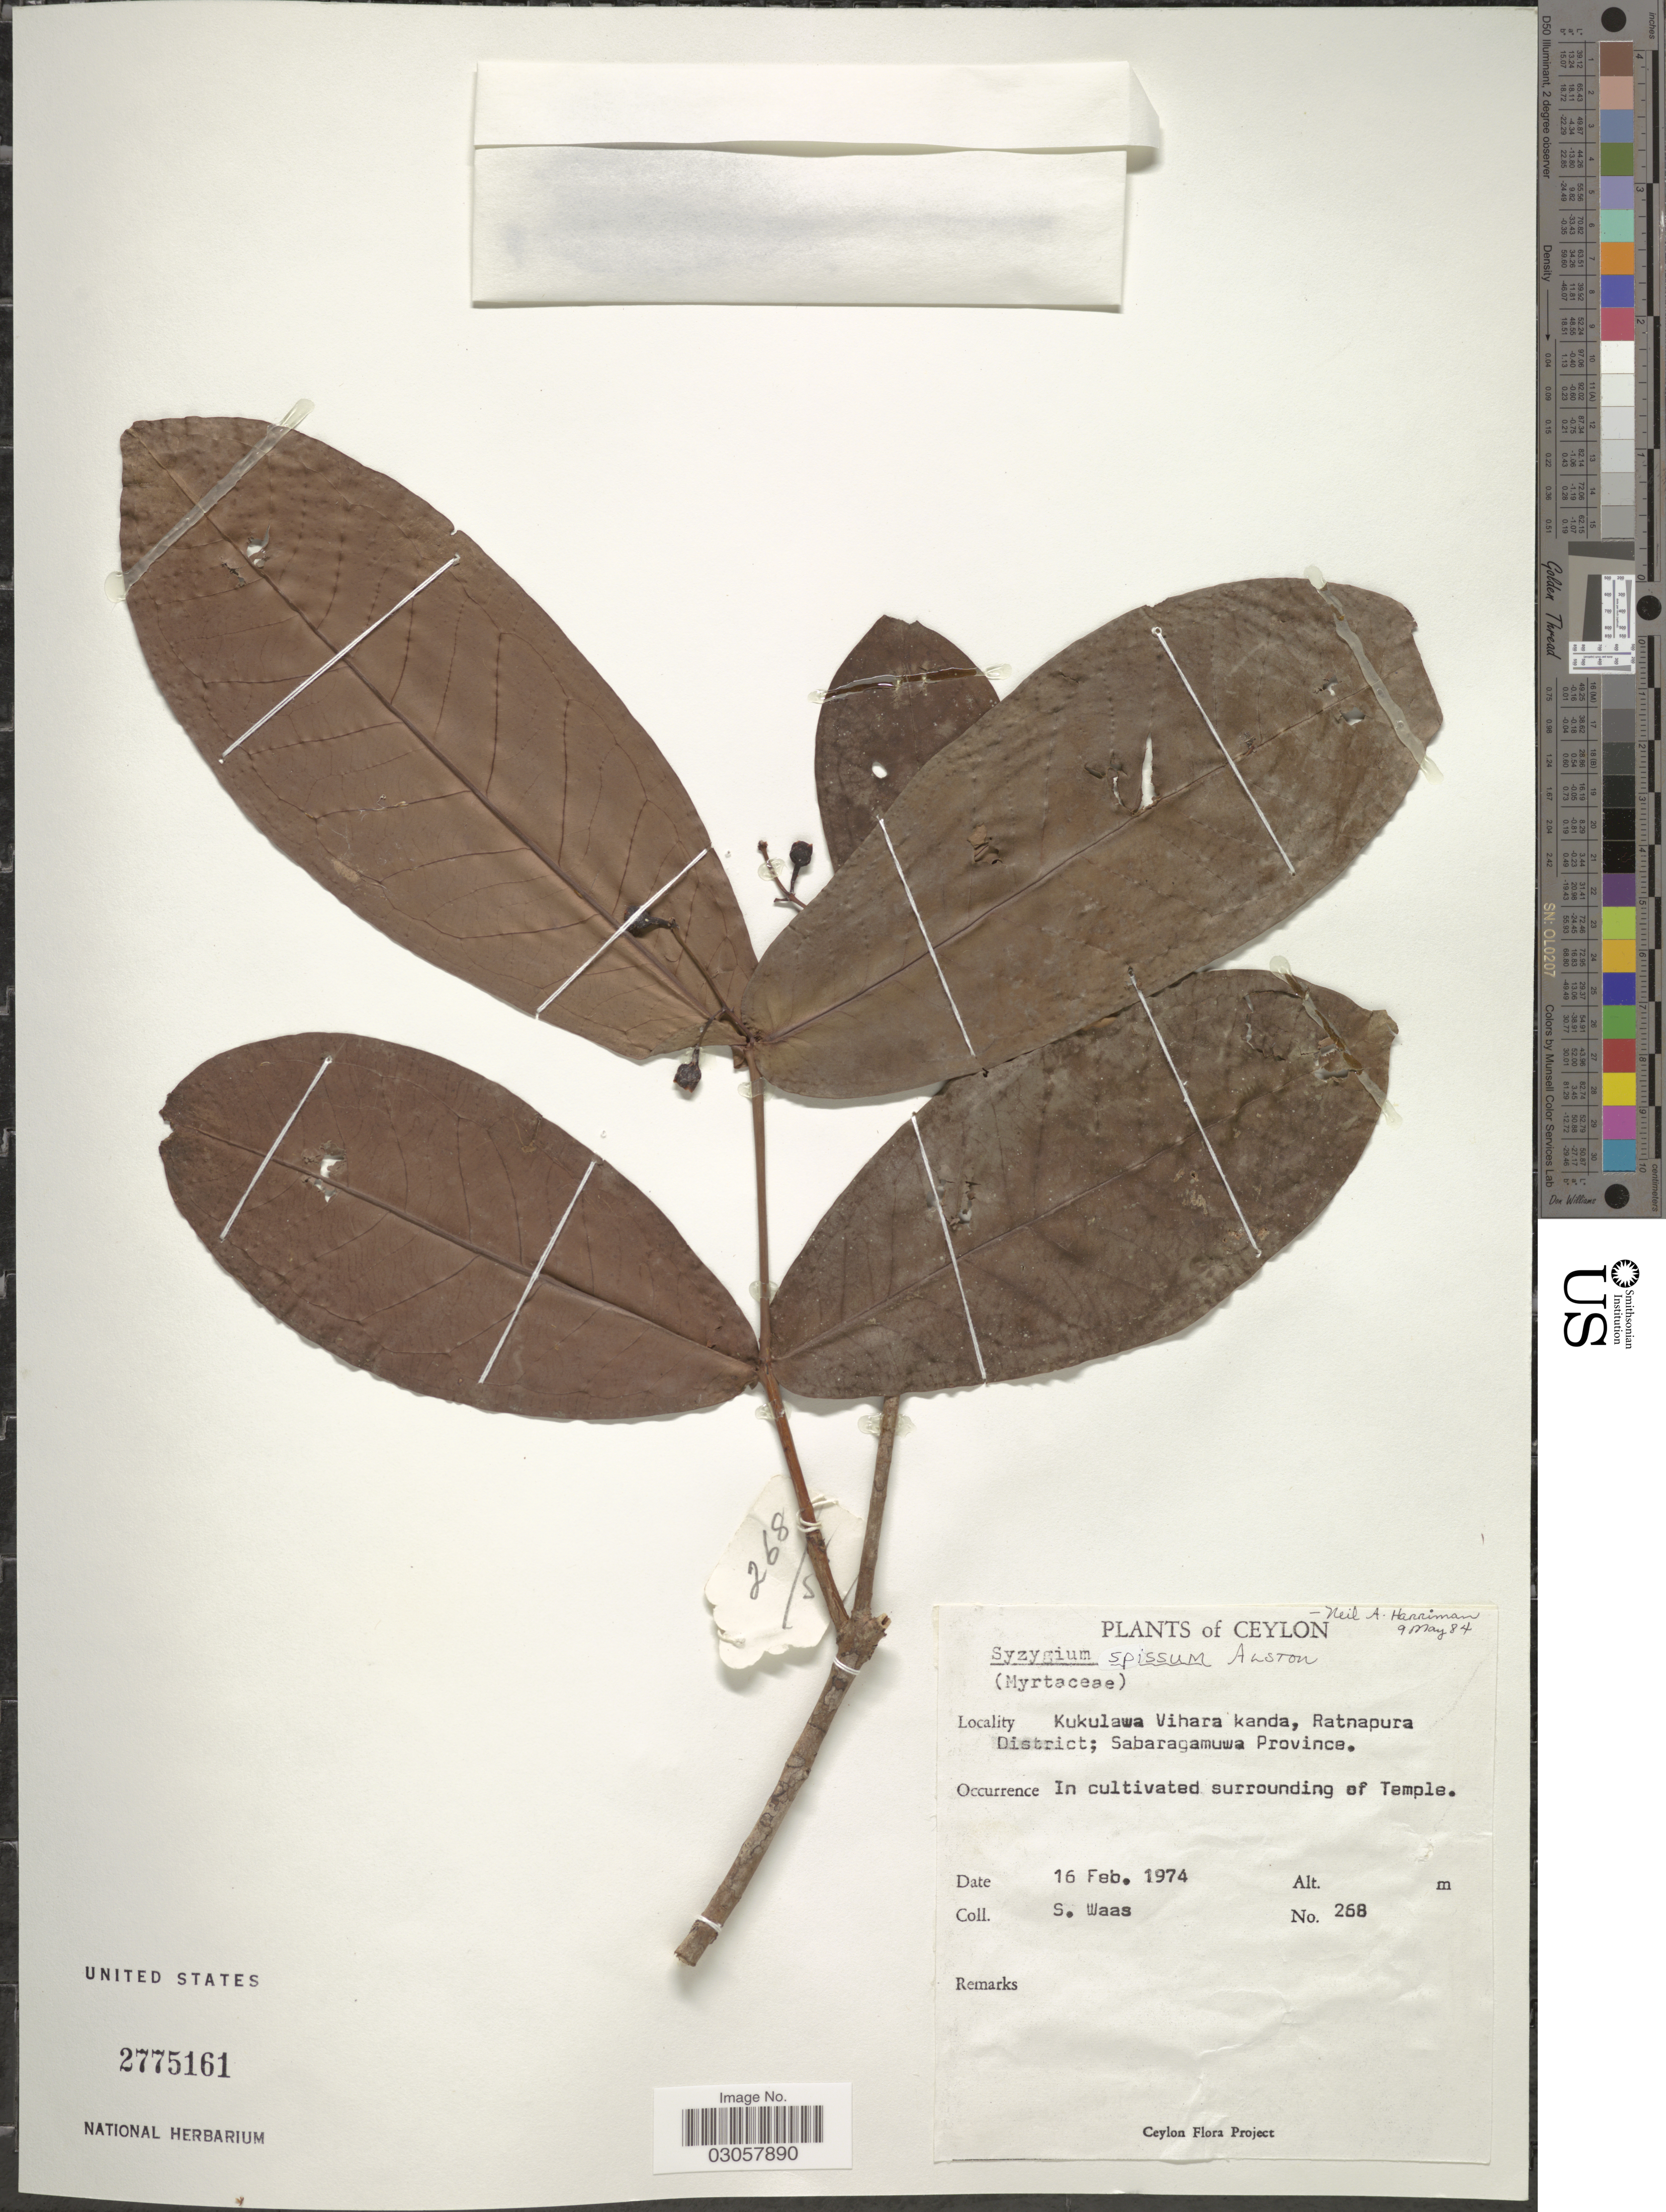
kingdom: Plantae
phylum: Tracheophyta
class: Magnoliopsida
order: Myrtales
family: Myrtaceae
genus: Syzygium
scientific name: Syzygium spissum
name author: Alston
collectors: S. Waas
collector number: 268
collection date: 1974-02-16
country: Sri Lanka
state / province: Sabaragamuwa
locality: Ceylon. Kukulawa Vihara kanda, Ratnapura District. In cultivated surrounding of Temple.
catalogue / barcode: US 2775161